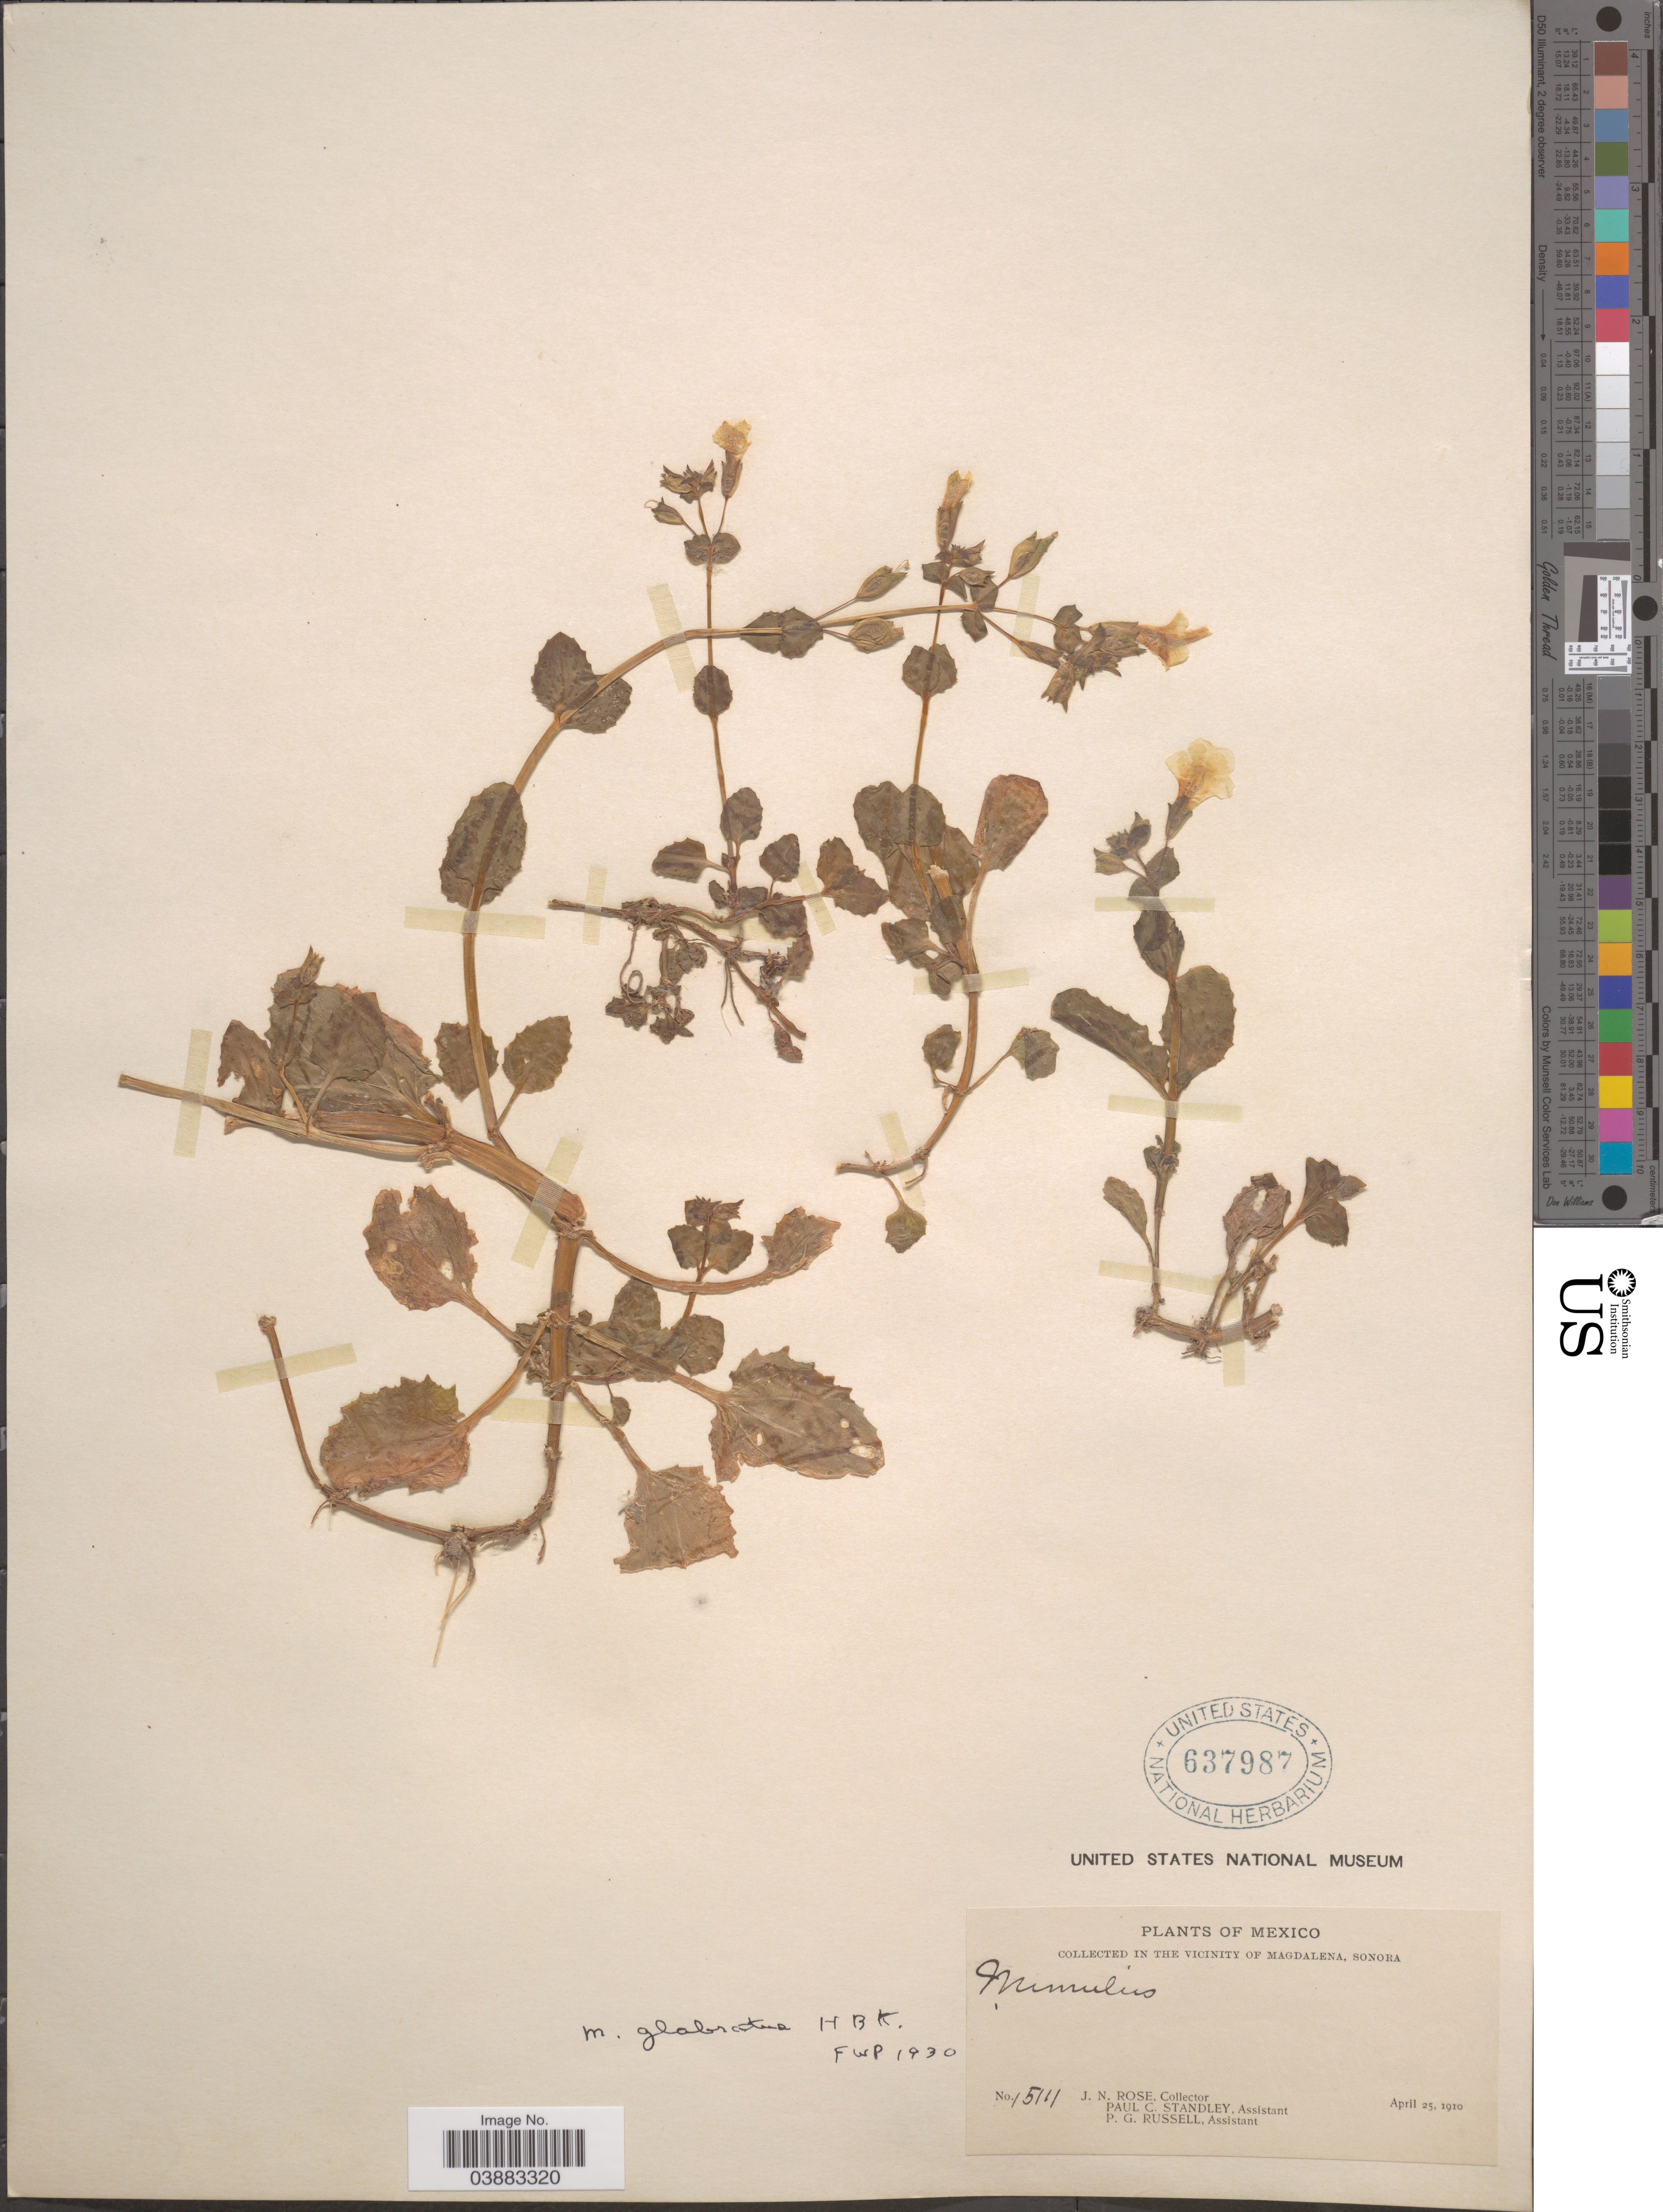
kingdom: Plantae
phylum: Tracheophyta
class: Magnoliopsida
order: Lamiales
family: Phrymaceae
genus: Mimulus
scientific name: Mimulus glabratus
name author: Kunth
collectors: J. N. Rose, P. C. Standley & P. G. Russell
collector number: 15111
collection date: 1910-04-25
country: Mexico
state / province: Sonora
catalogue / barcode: US 637987